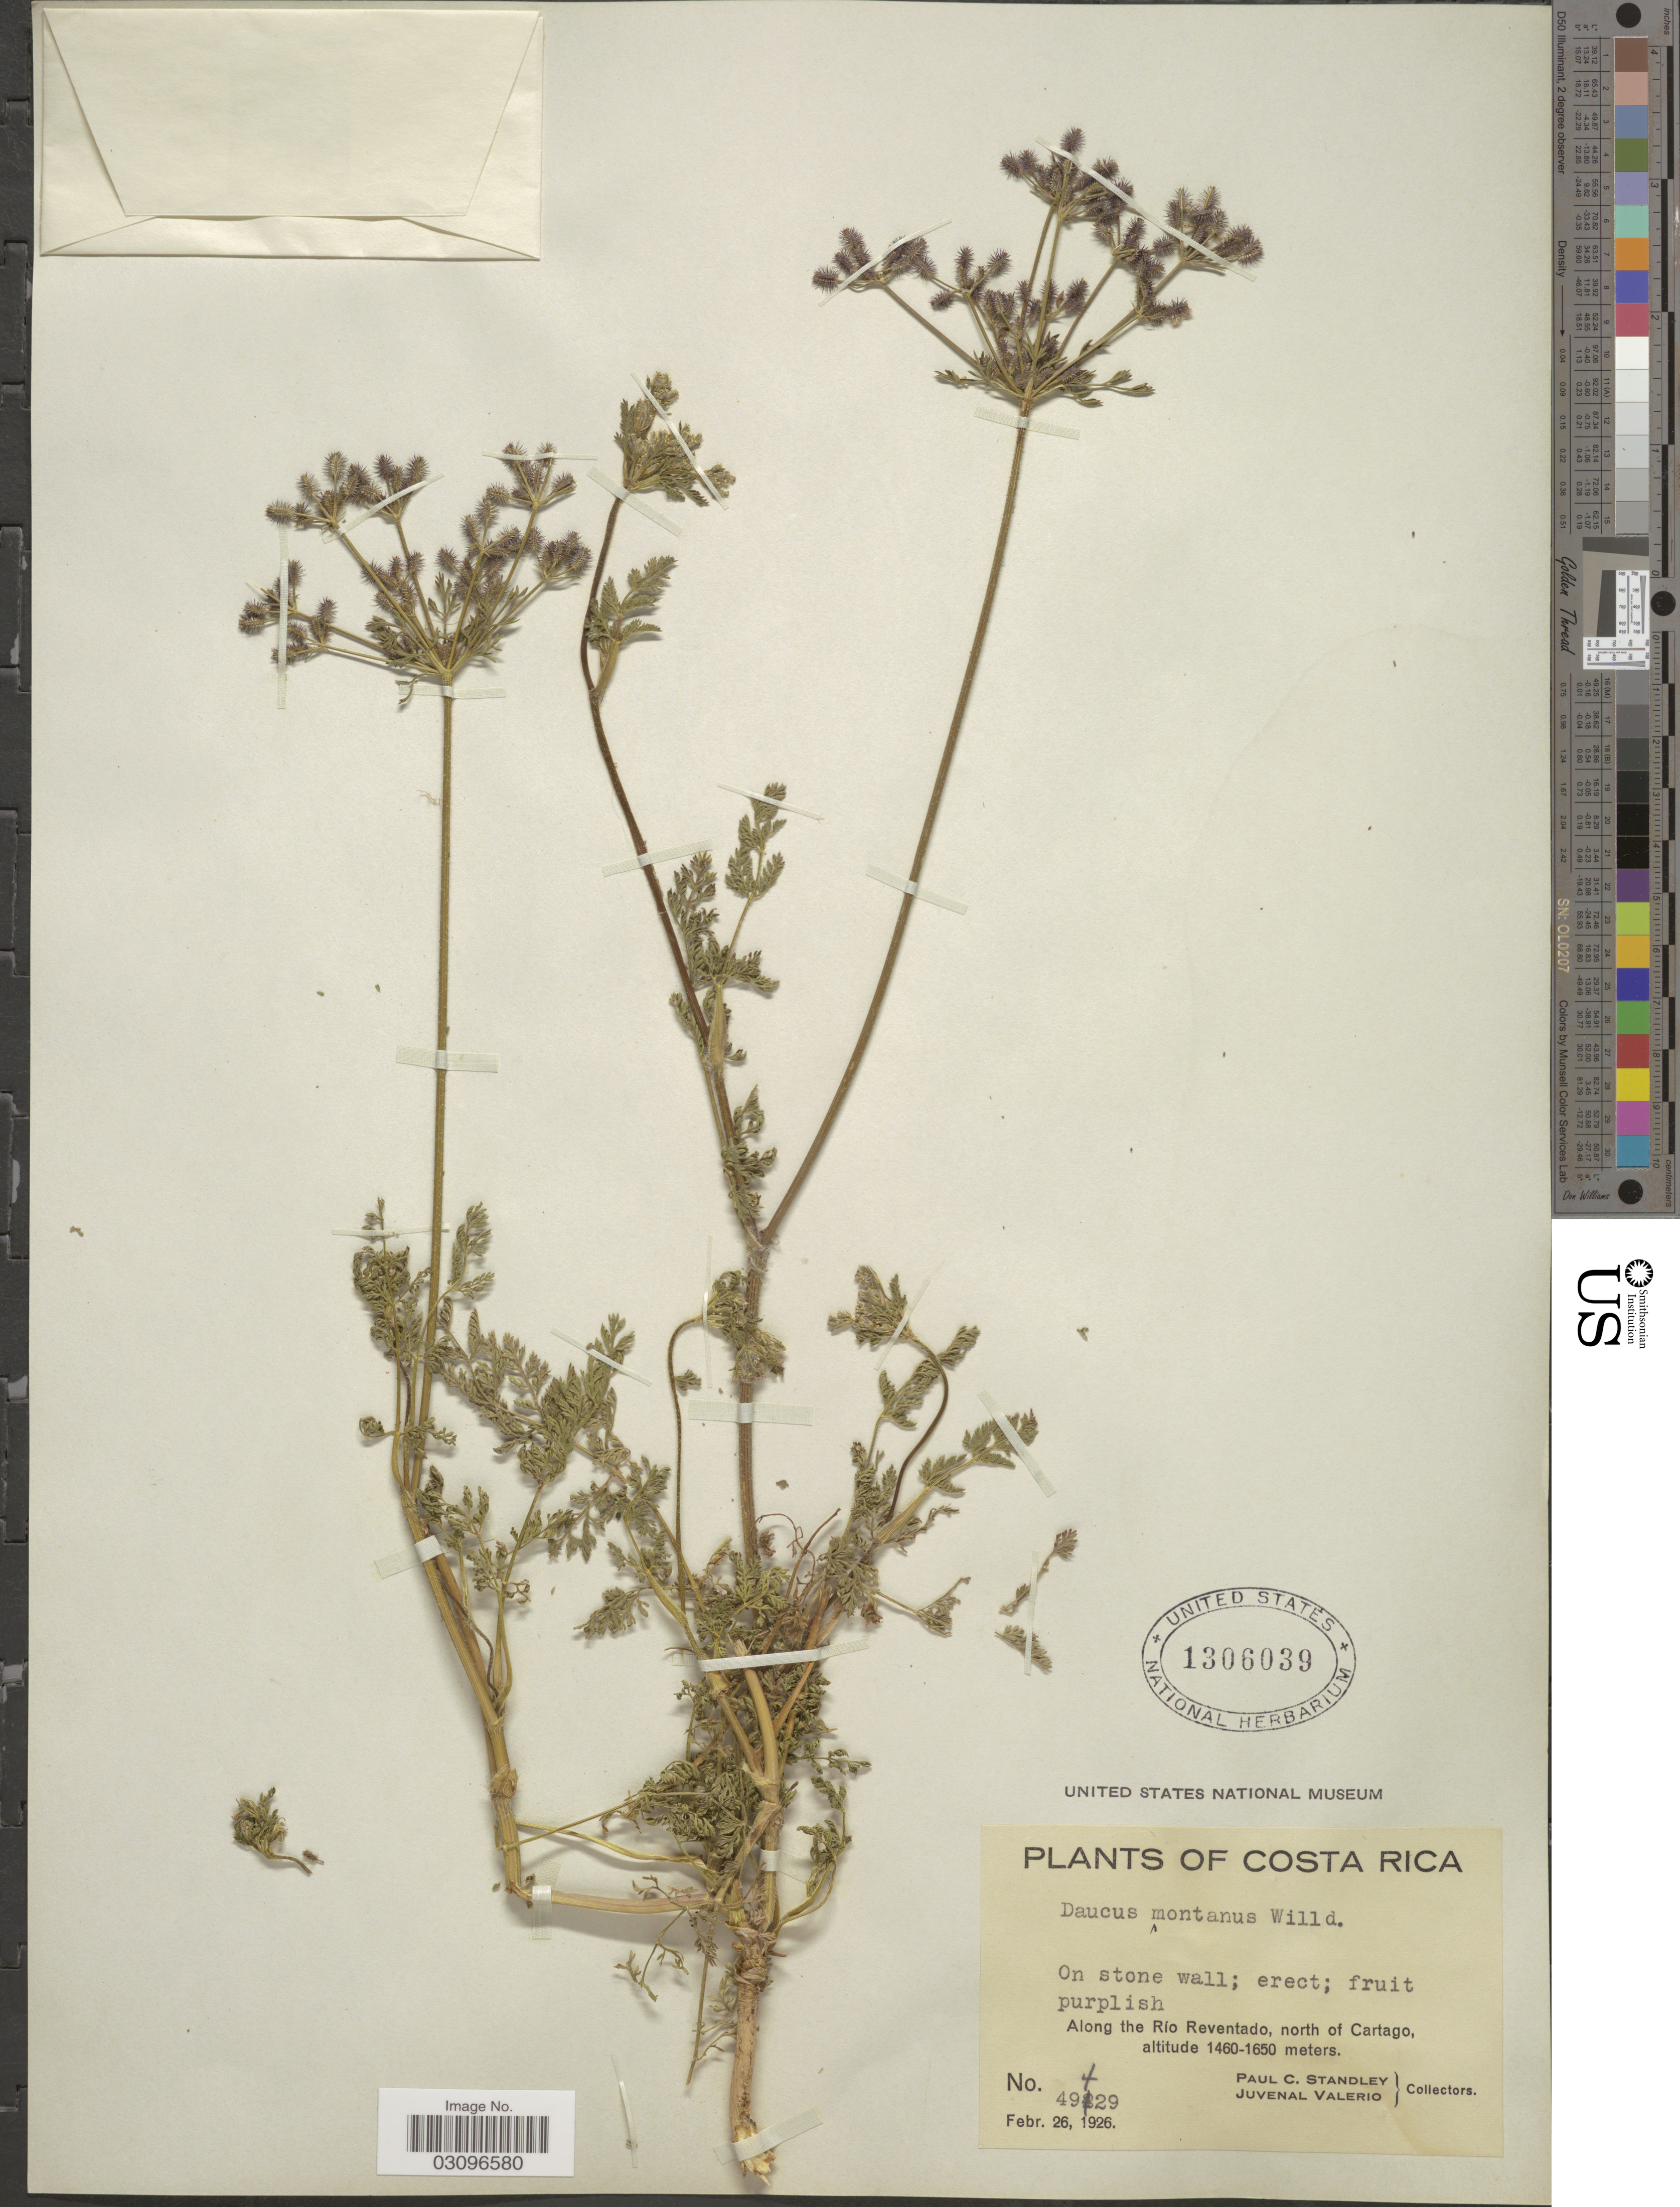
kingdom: Plantae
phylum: Tracheophyta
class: Magnoliopsida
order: Apiales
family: Apiaceae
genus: Daucus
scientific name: Daucus montanus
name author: Humb. & Bonpl. ex Spreng.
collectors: P. C. Standley & J. Valerio R.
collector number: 49429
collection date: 1926-02-26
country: Costa Rica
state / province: Cartago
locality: Along the Río Reventado, north of Cartago.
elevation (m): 1460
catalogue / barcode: US 1306039